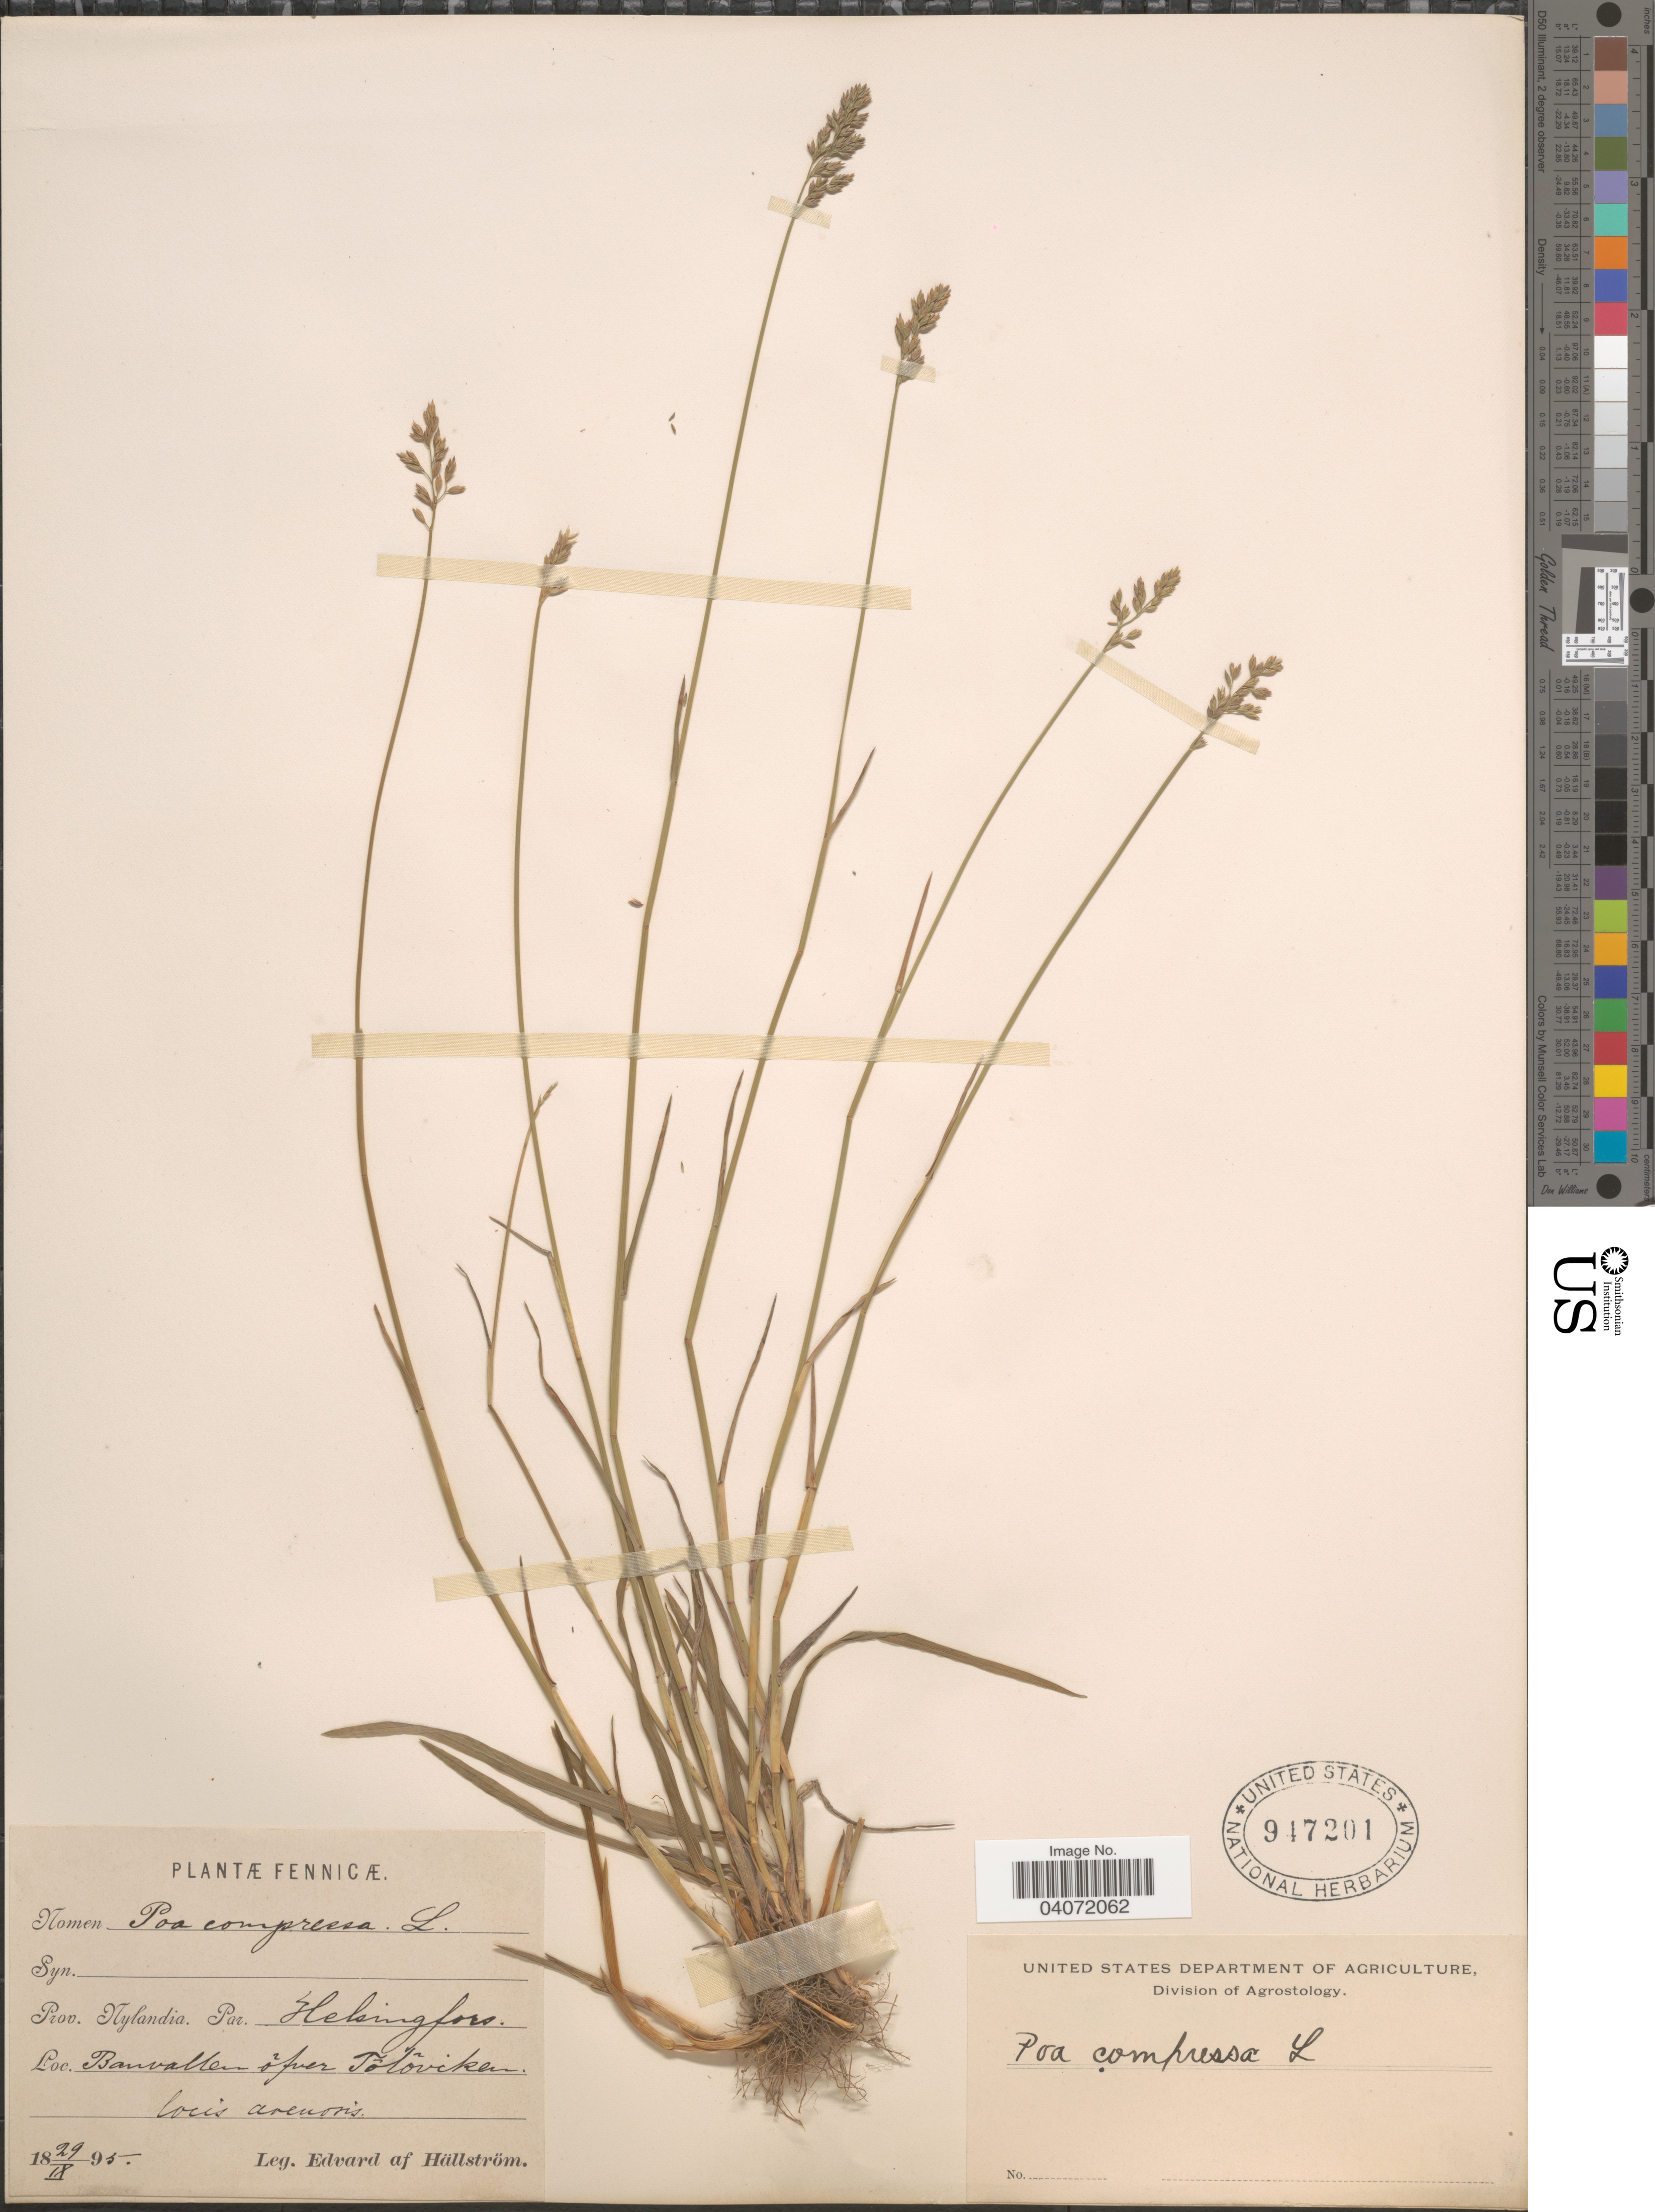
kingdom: Plantae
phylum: Tracheophyta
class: Liliopsida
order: Poales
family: Poaceae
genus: Poa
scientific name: Poa compressa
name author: L.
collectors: E. Hällström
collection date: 1895-09-29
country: Finland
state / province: Itä-Uusimaa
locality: Fennicæ. Prov. Nylandia. Par. Helsingfors. Banvallen õfver Tölöviken locis arenosis.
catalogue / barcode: US 947201